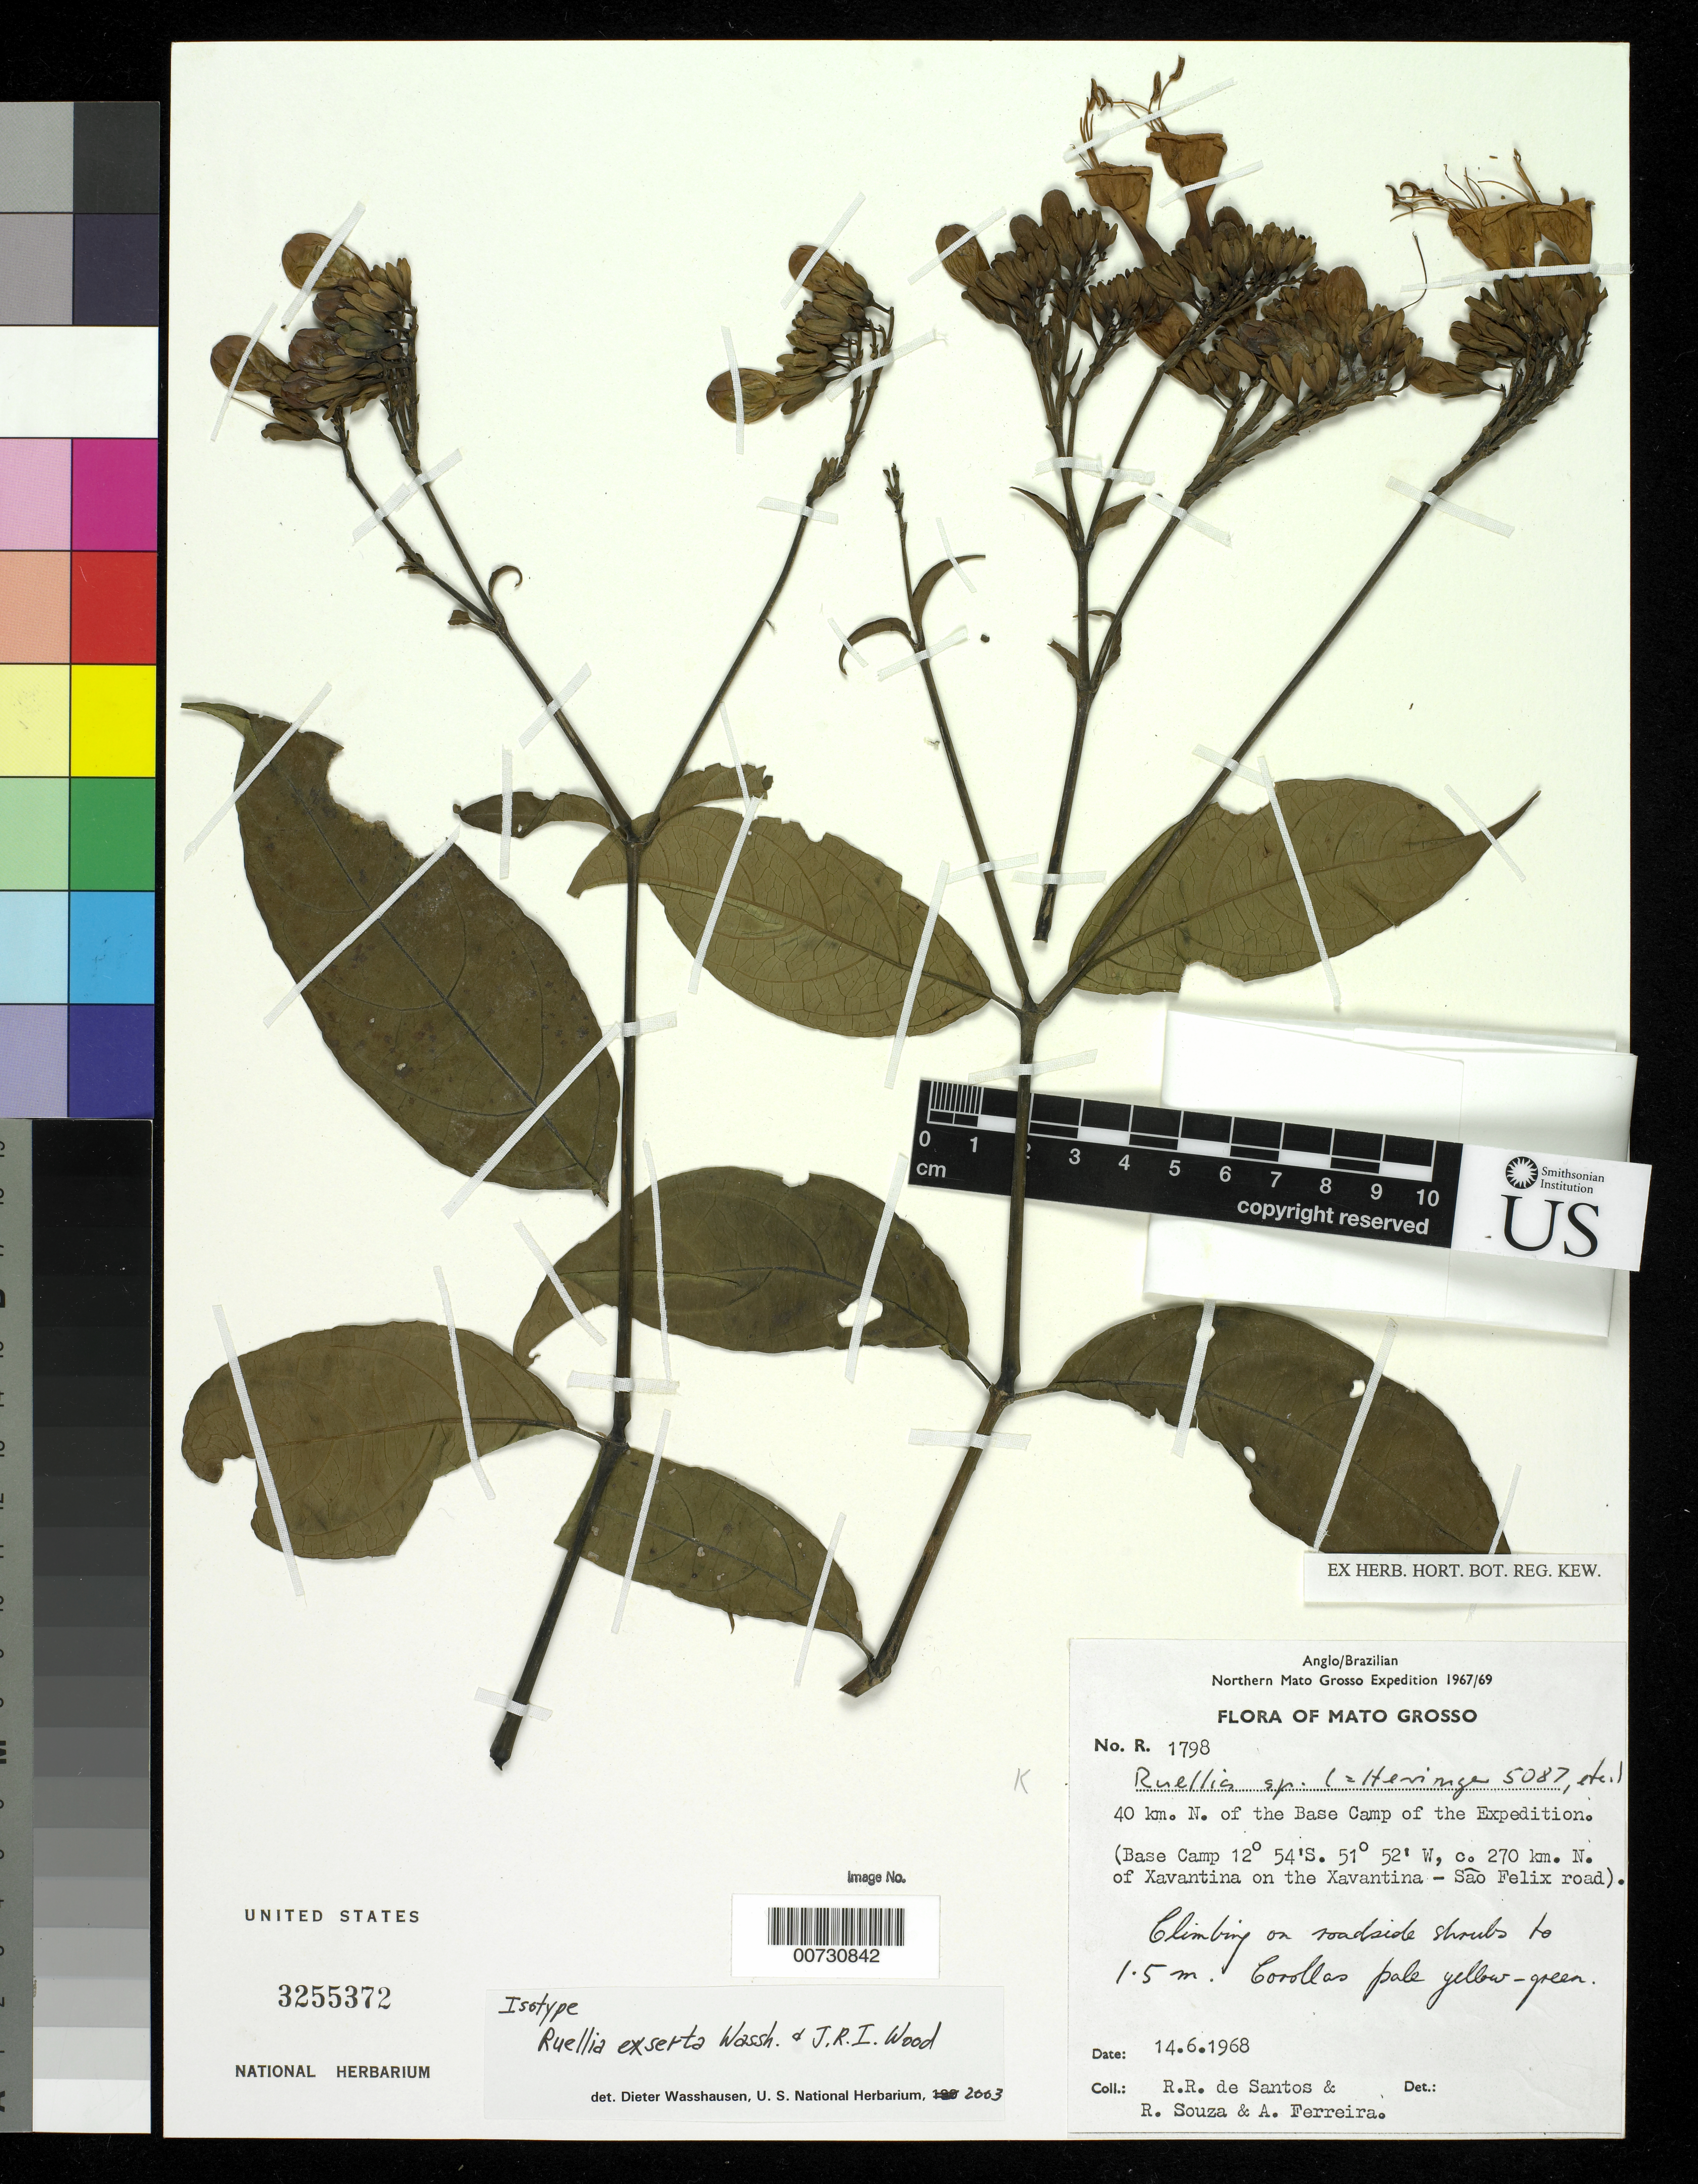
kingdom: Plantae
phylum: Tracheophyta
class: Magnoliopsida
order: Lamiales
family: Acanthaceae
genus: Ruellia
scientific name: Ruellia exserta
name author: Wassh. & J.R.I. Wood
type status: Isotype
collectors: R. R. Santos, R. Souza & A. Ferreira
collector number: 1798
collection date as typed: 14 Jun 1968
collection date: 1968-06-14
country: Brazil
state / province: Mato Grosso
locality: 40 km N of the Base Camp of the Expedition (Base Camp c. 270 km N of Xavantina on the Xavantina-São Felix road)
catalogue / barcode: US 3255372